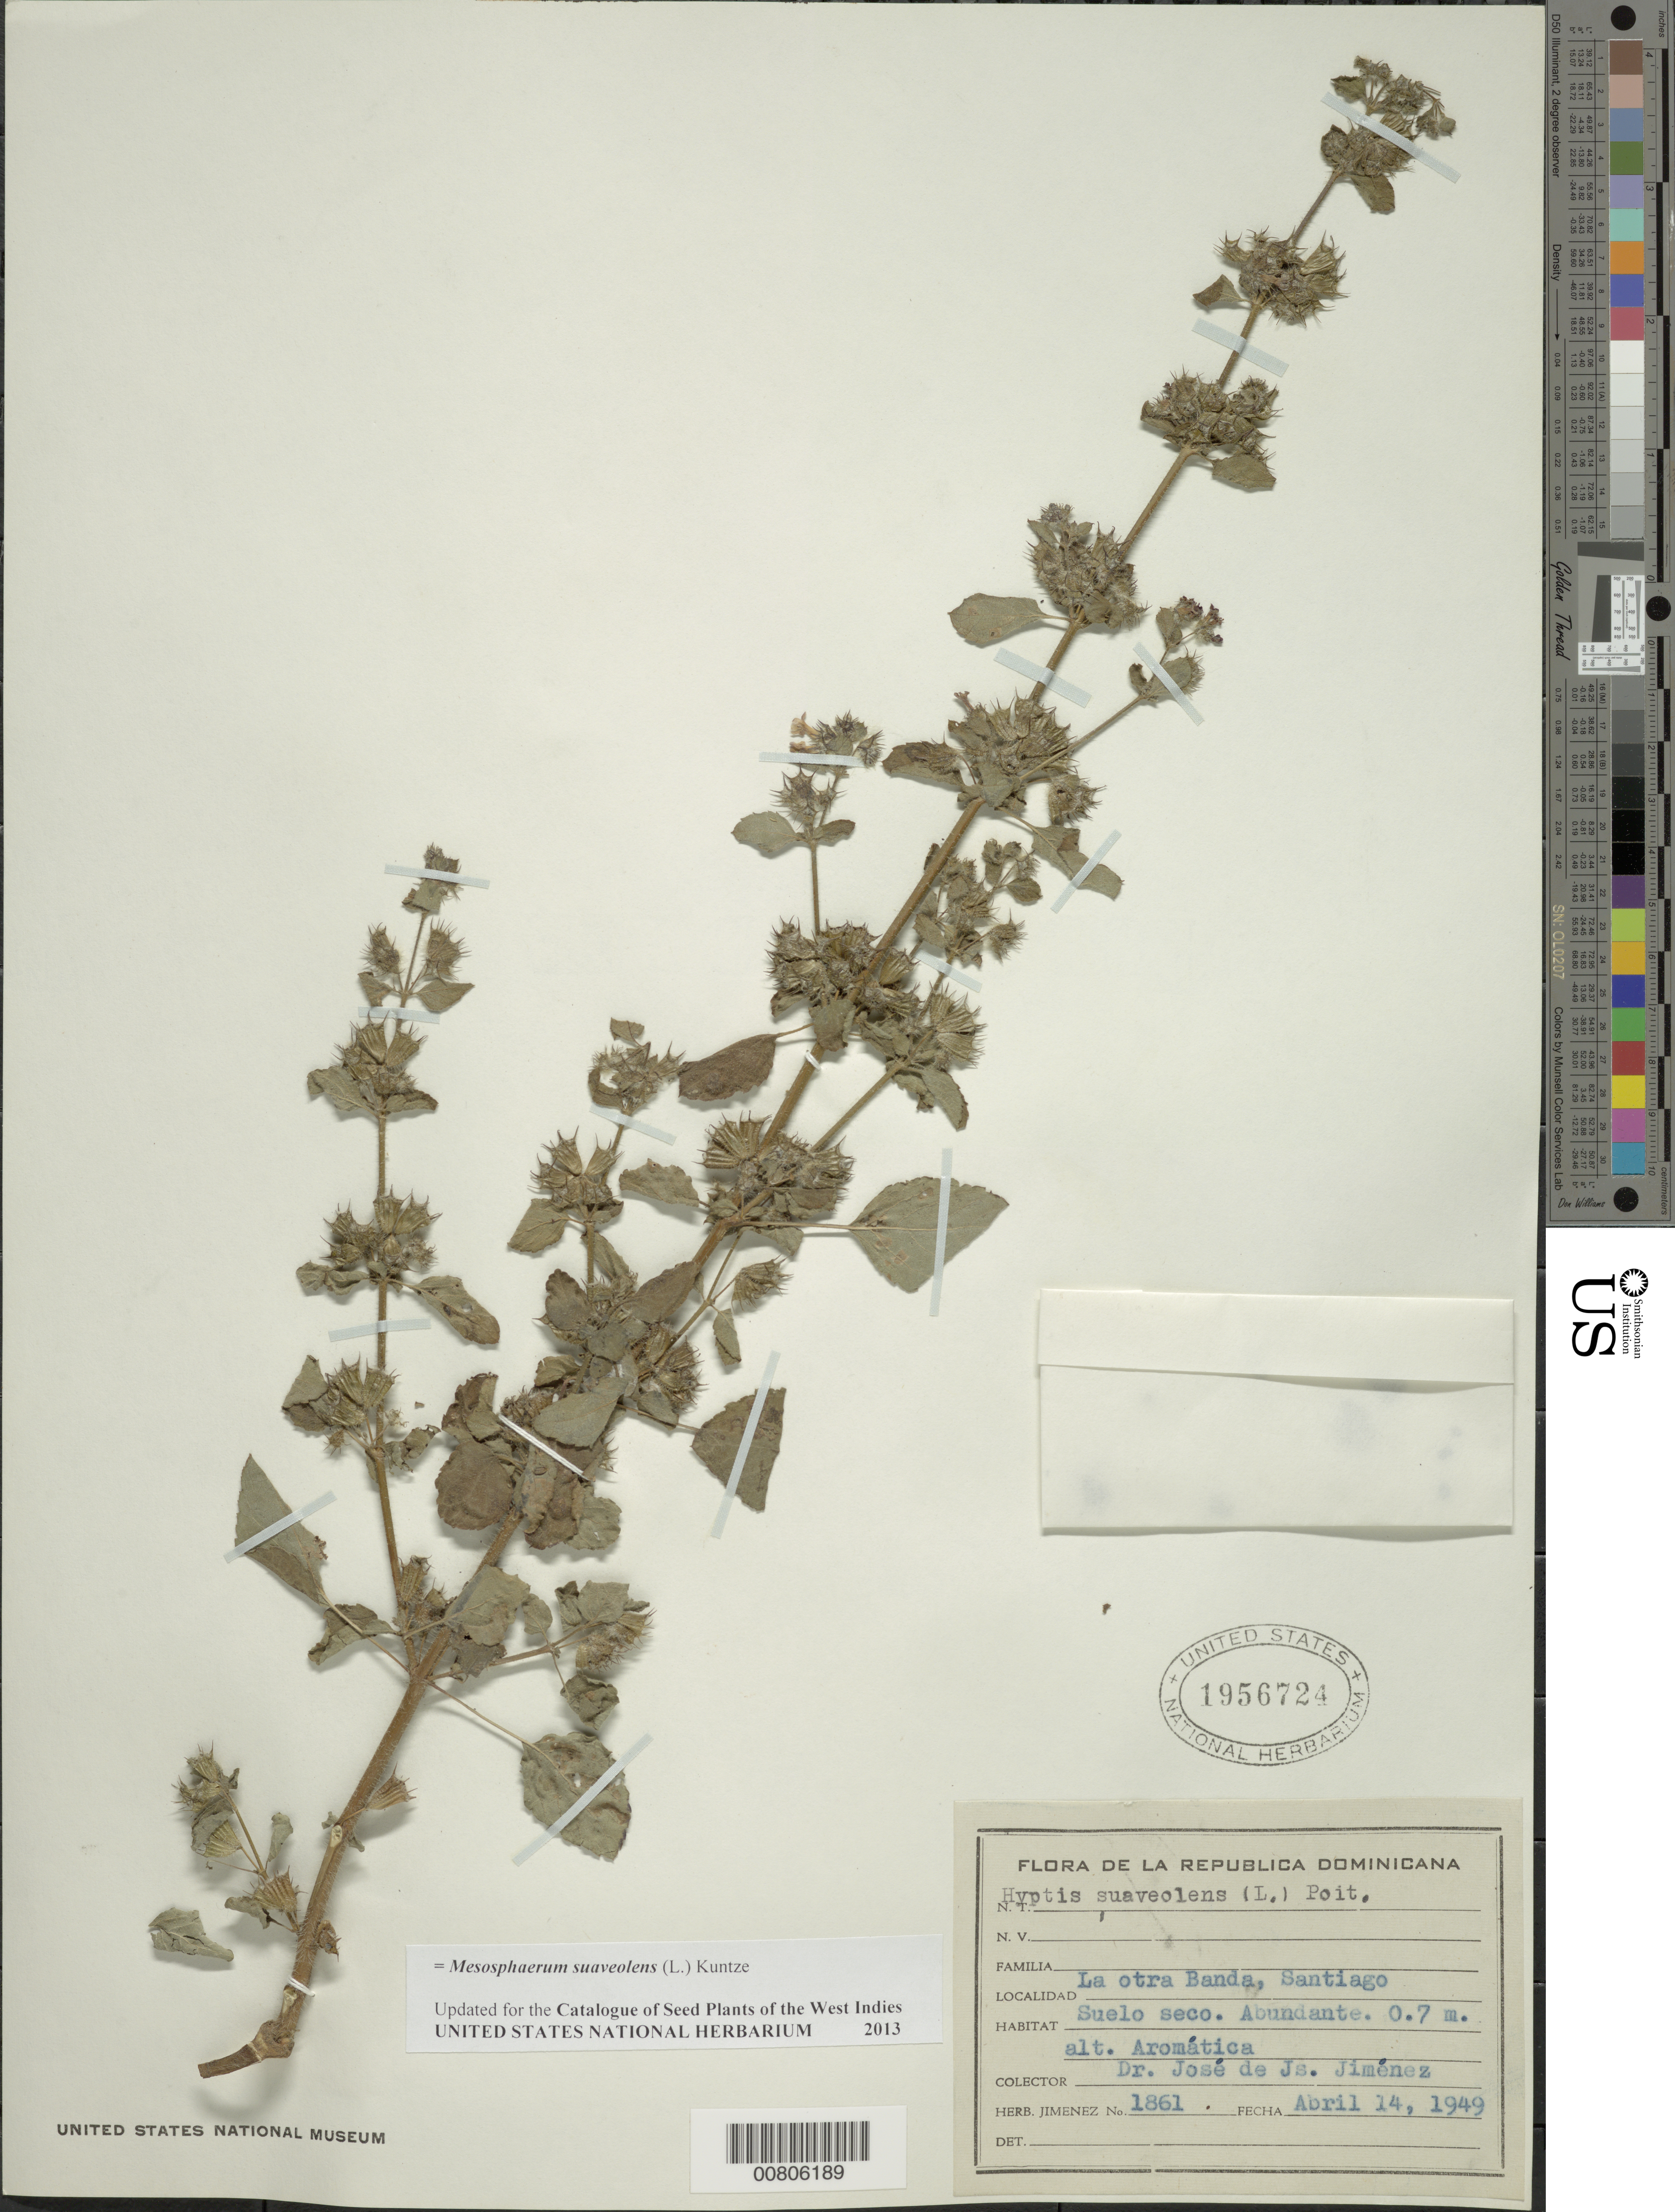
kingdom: Plantae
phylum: Tracheophyta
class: Magnoliopsida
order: Lamiales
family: Lamiaceae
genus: Mesosphaerum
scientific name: Mesosphaerum suaveolens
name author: (L.) Kuntze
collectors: J. J. Jiménez Almonte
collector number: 1861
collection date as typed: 14 Apr 1949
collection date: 1949-04-14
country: Dominican Republic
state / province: Santiago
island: Hispaniola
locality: La otra Banda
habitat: Suelo seco; abundante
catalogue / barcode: US 1956724